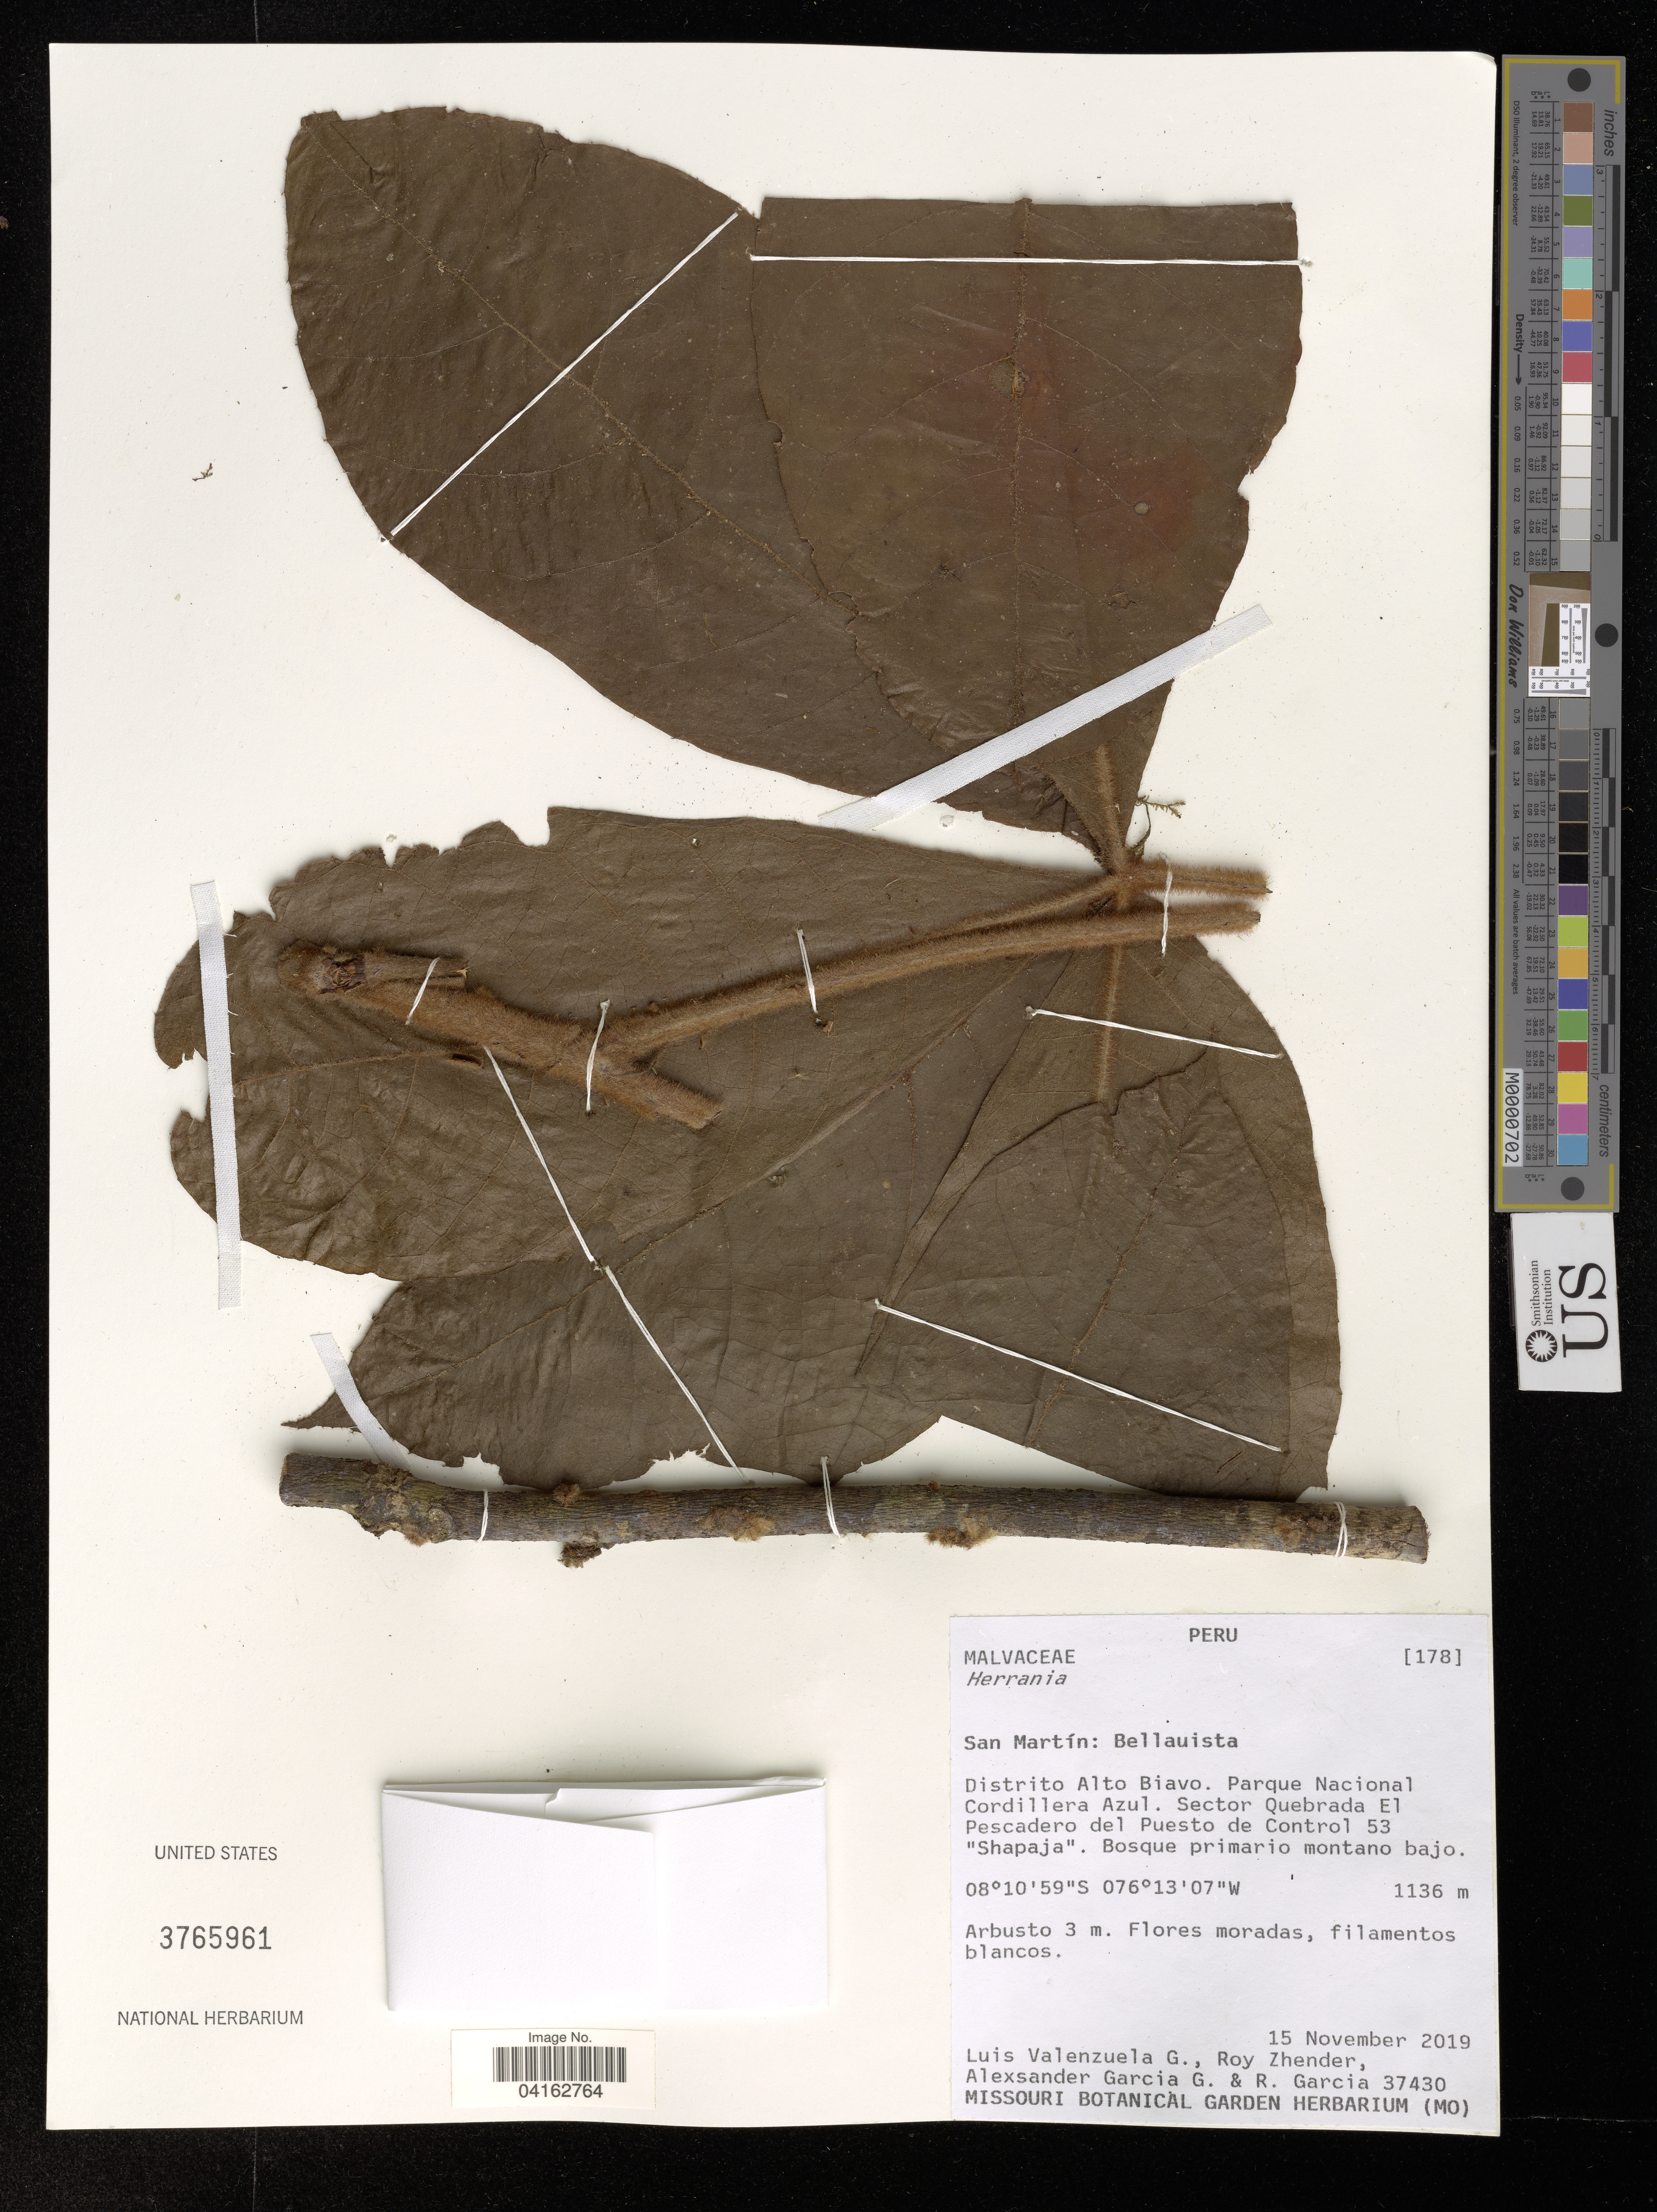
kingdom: Plantae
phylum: Tracheophyta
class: Magnoliopsida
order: Malvales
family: Malvaceae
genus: Herrania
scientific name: Herrania sp.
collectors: L. Valenzuela, R. Zhender, A. Garcia G. & R. F. Garcia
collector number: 37430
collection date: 2019-11-15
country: Peru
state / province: San Martin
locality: Bellauista. Distrito Alto Biavo. Parque Nacional Cordillera Azul. Sector Quebrada El Pescadero del Puesto de Control 53 "Shapaja". Bosque primario montano bajo.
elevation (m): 1136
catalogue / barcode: US 3765961